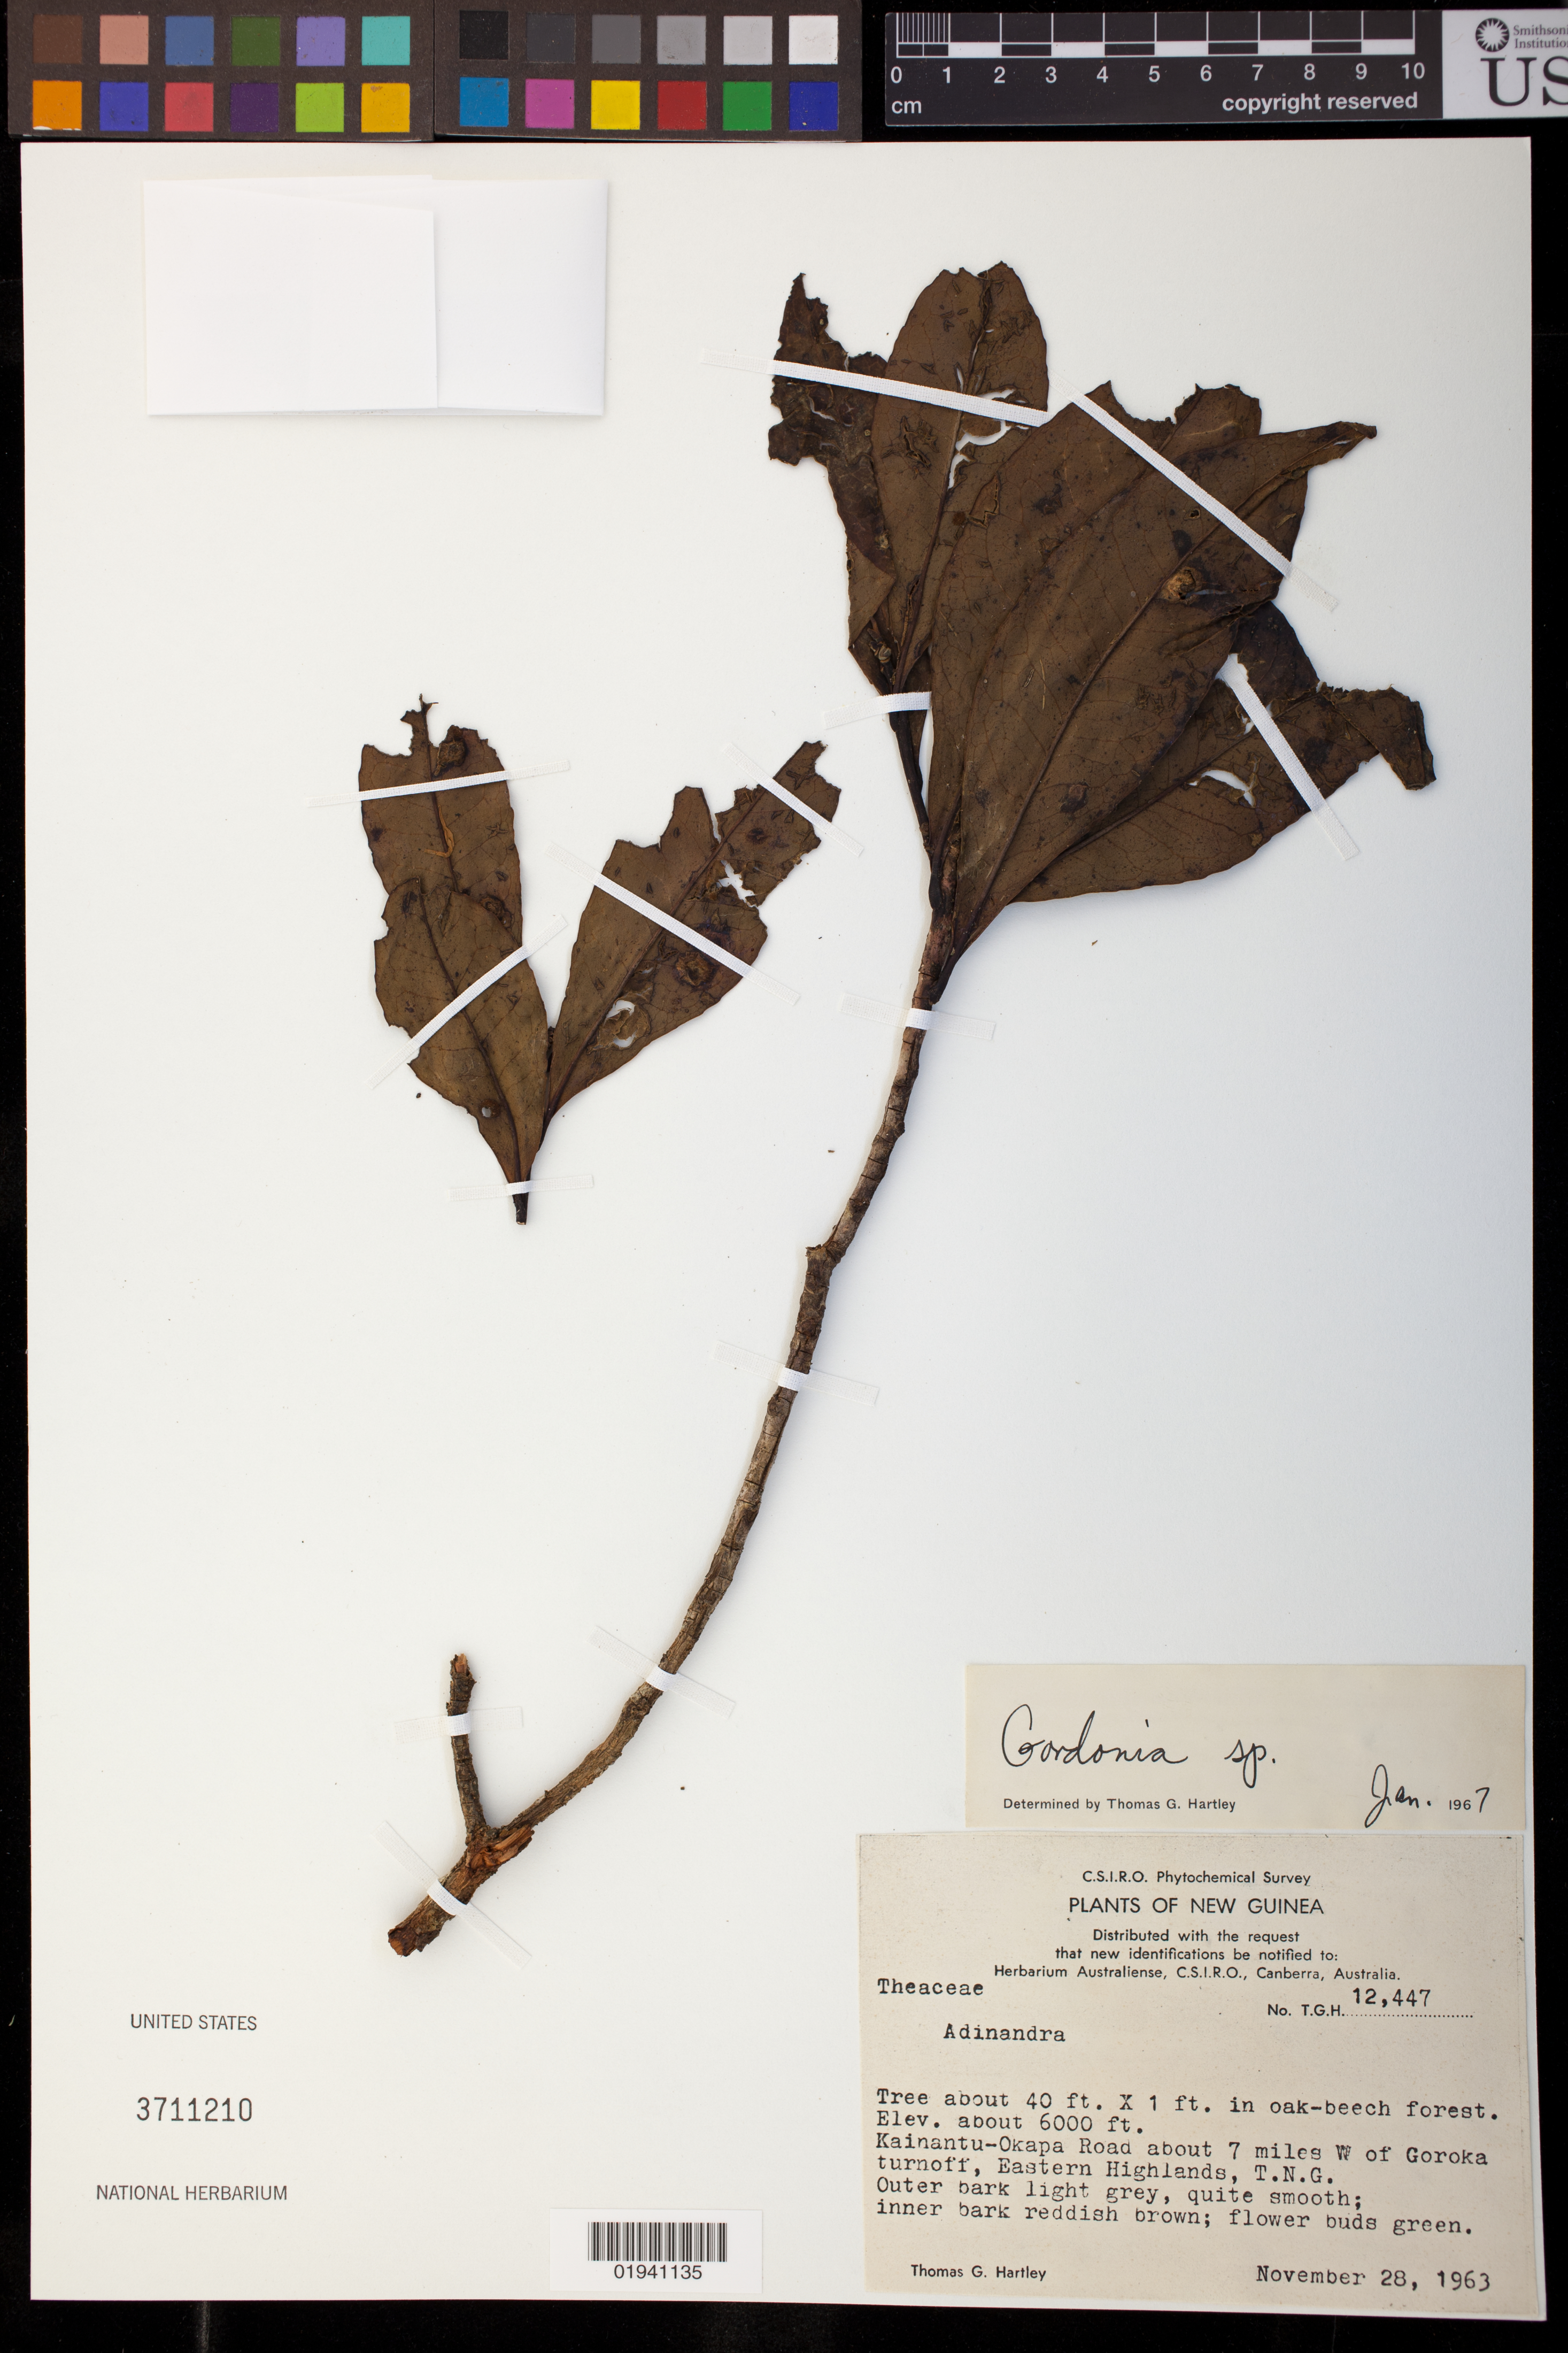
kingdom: Plantae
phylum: Tracheophyta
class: Magnoliopsida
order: Ericales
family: Theaceae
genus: Gordonia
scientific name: Gordonia sp.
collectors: T. G. Hartley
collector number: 12447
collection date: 1963-11-28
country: Papua New Guinea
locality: New Guinea. Kainantu - Okapa Road about 7 miles W of Goroka turnoff, Eastern Highlands, T.N.G.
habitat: in oak-beech forest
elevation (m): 1829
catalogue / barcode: US 3711210